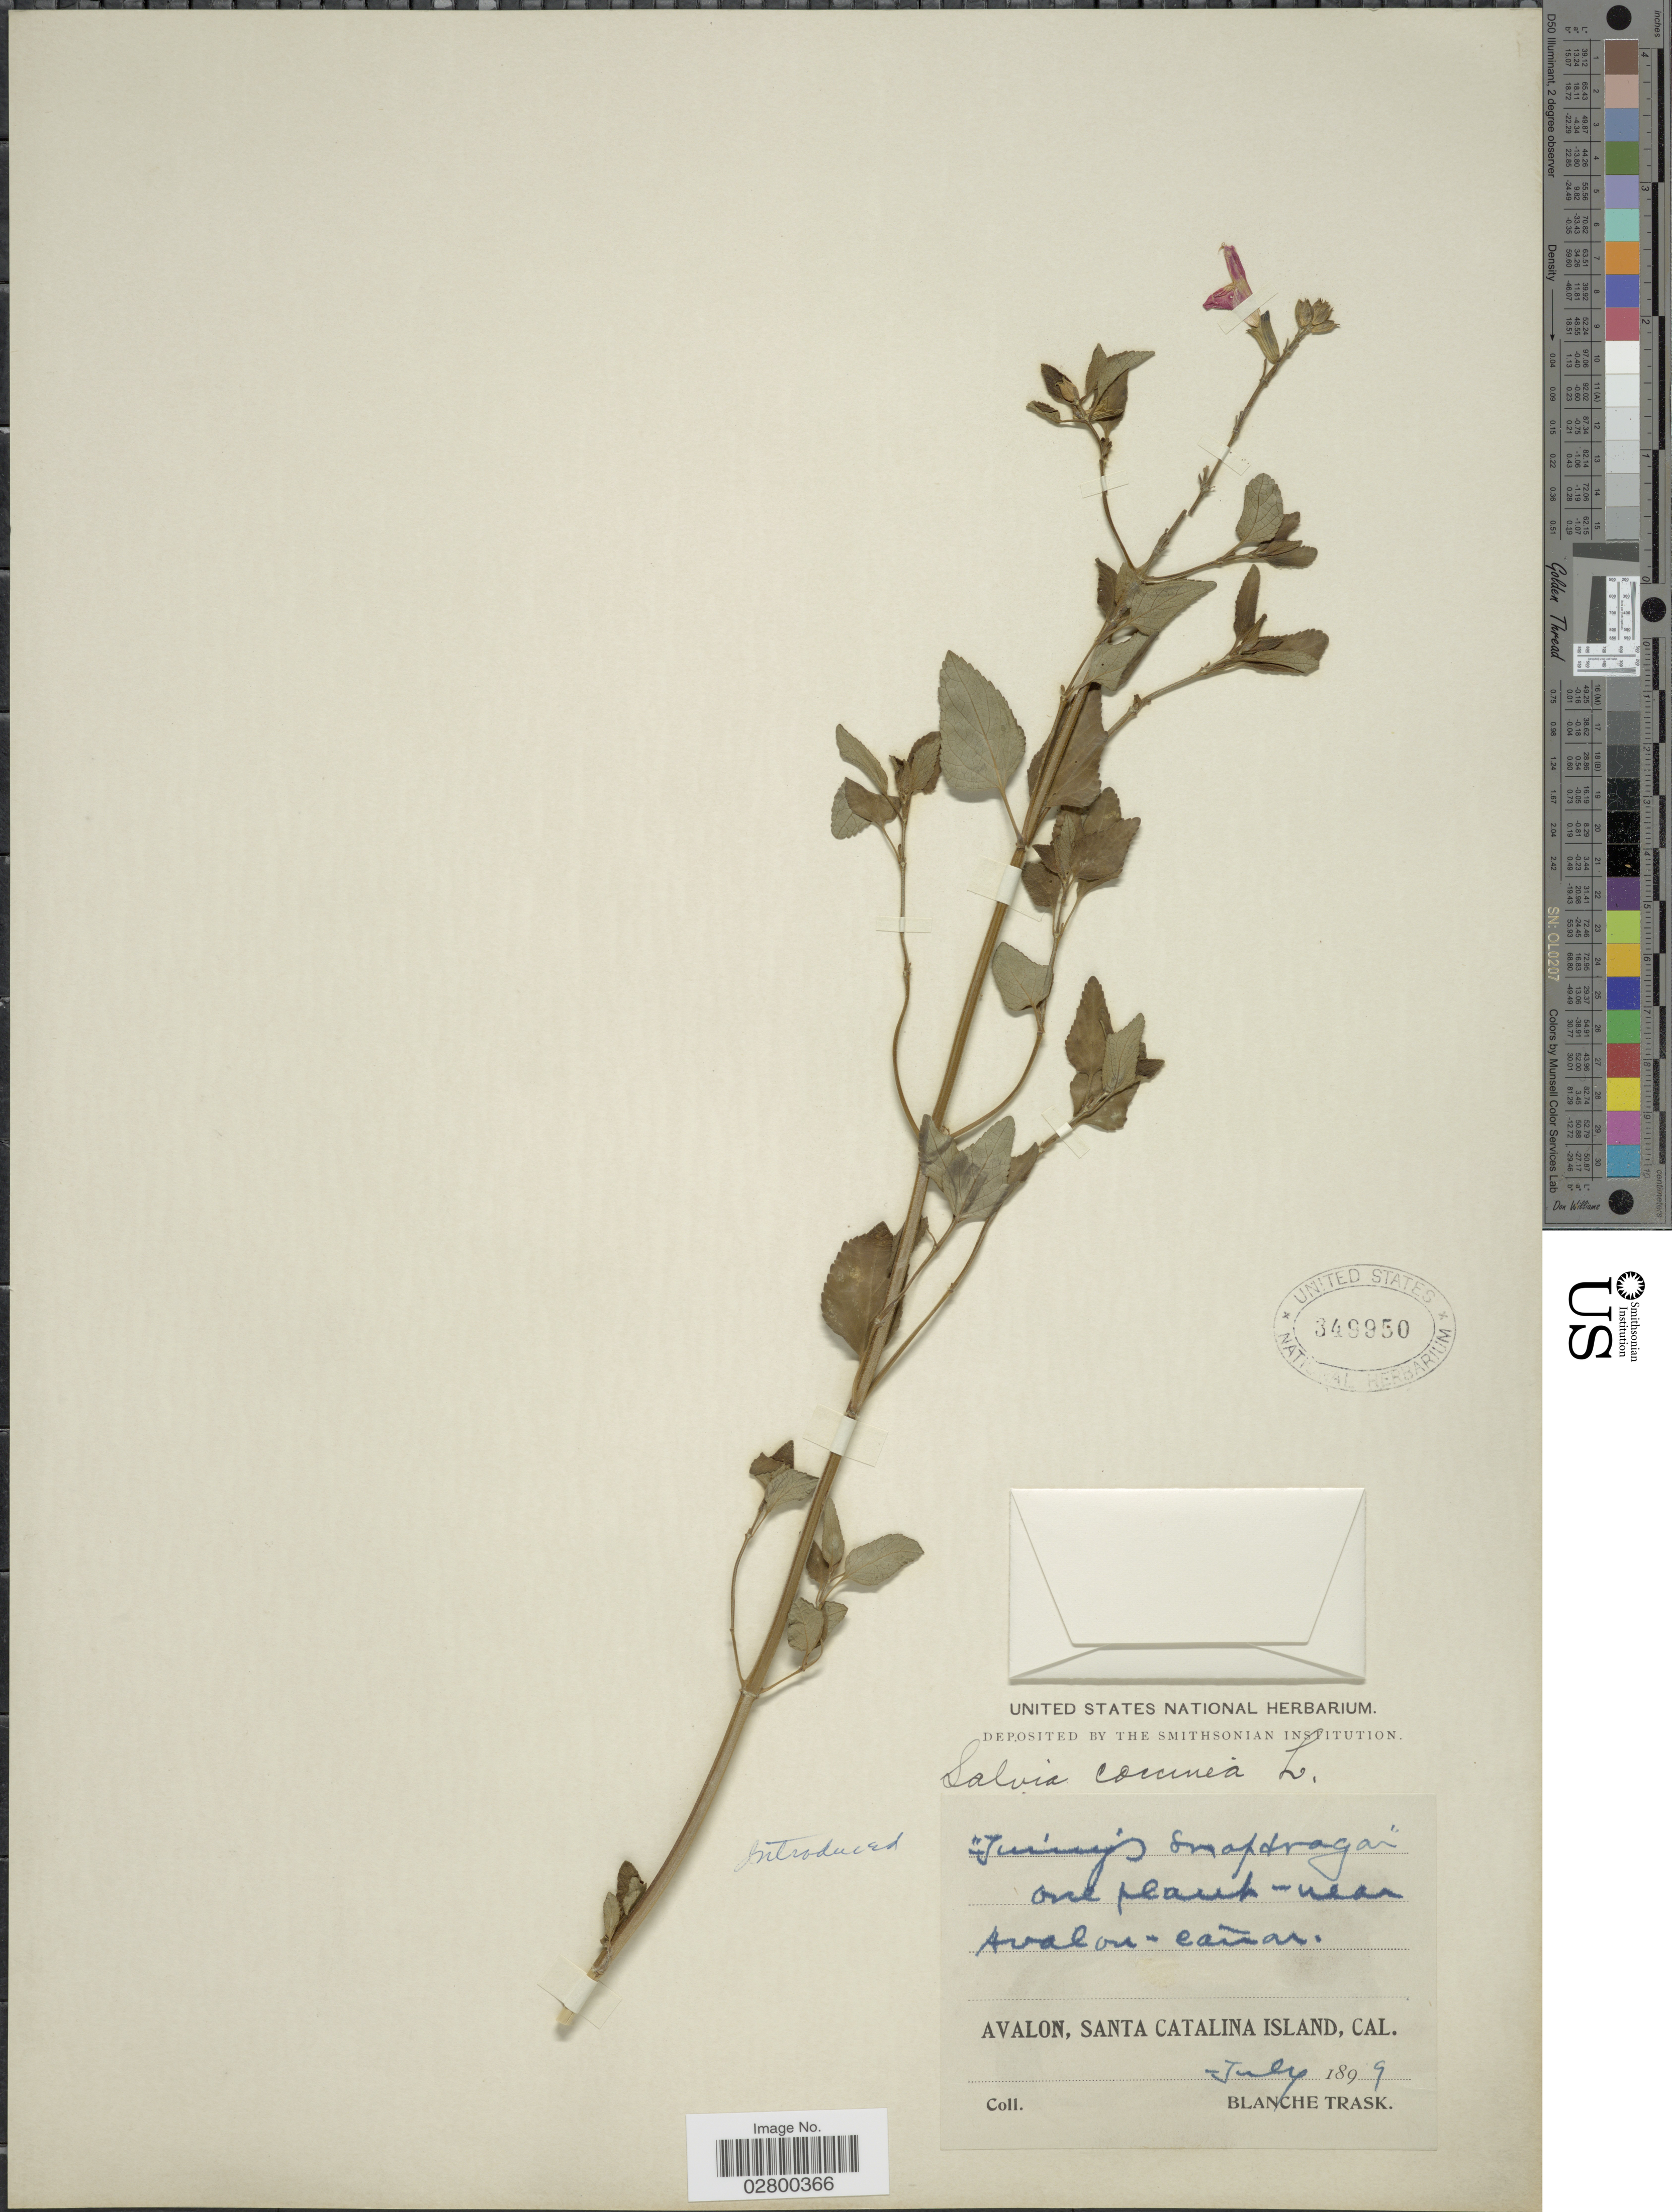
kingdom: Plantae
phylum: Tracheophyta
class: Magnoliopsida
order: Lamiales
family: Lamiaceae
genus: Salvia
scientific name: Salvia coccinea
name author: Etlinger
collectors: B. Trask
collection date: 1899-07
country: United States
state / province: California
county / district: Los Angeles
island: Santa Catalina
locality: Avalon, Santa Catalina Island, Cal., near Avalon-Cañon.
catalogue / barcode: US 349950